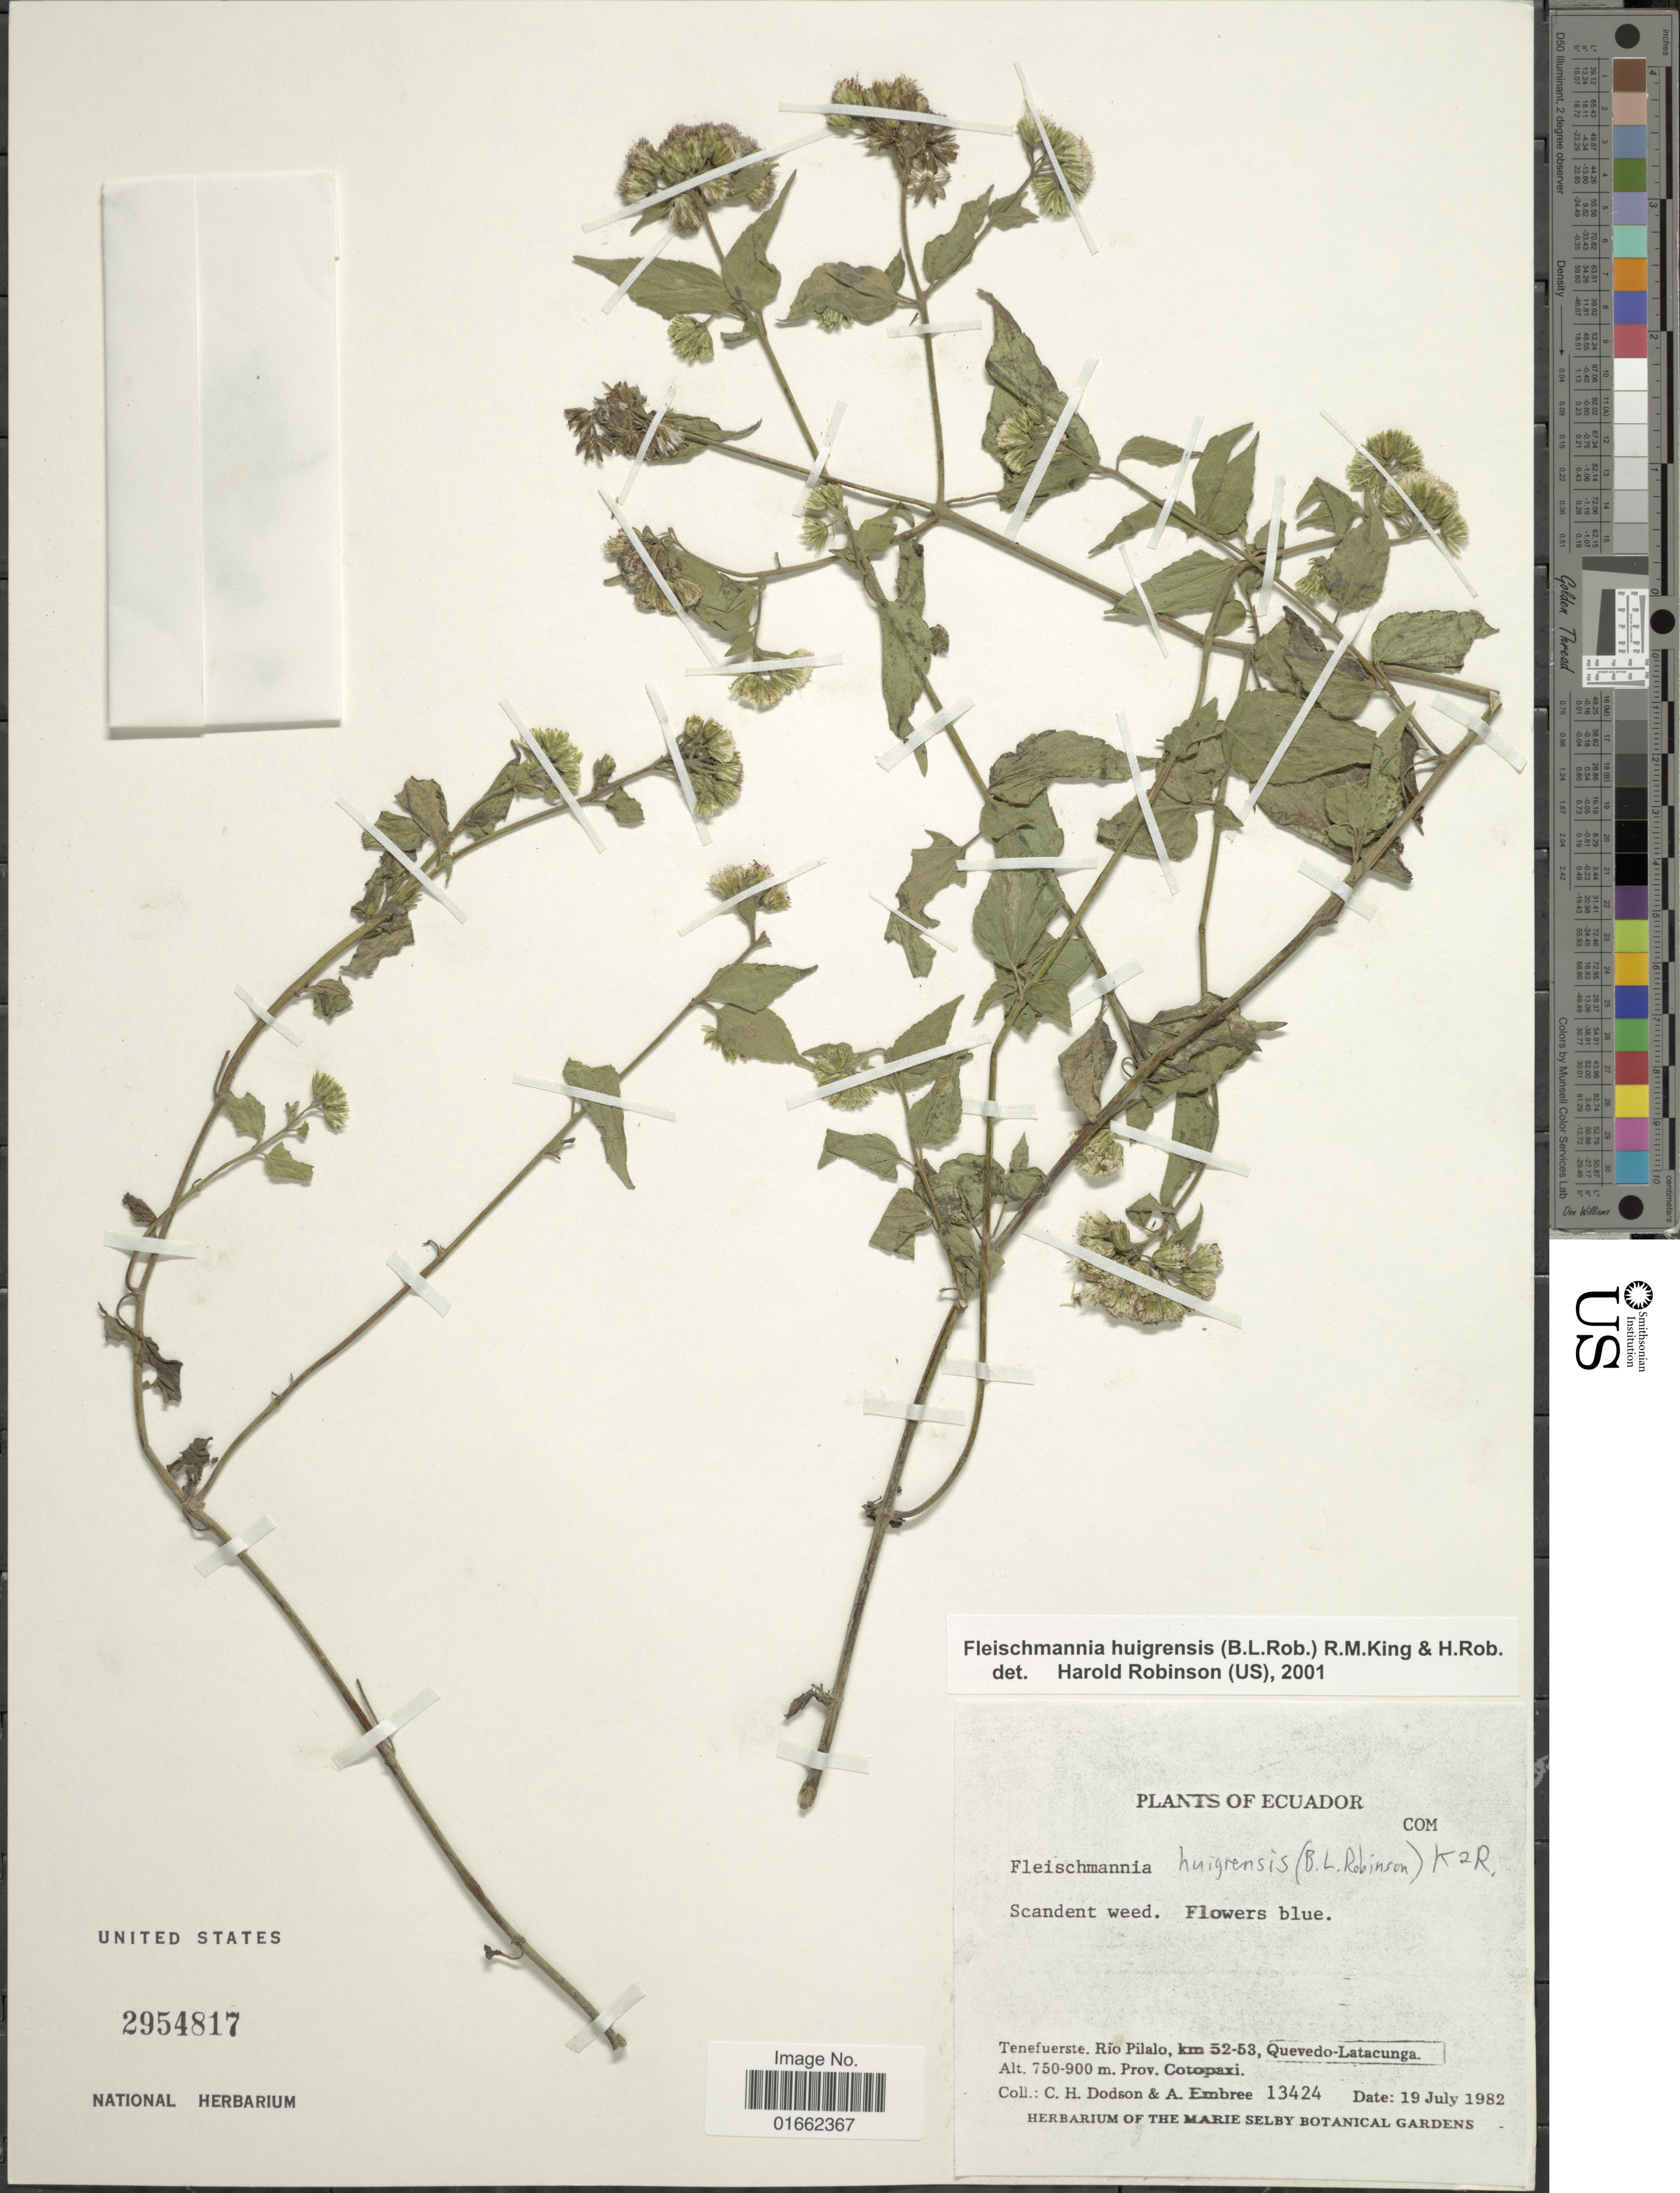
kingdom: Plantae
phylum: Tracheophyta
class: Magnoliopsida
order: Asterales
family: Asteraceae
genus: Fleischmannia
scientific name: Fleischmannia obscurifolia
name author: (Hieron.) R.M. King & H. Rob.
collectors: C. H. Dodson & A. Embree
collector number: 13424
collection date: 1982-07-19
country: Ecuador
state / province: Cotopaxi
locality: Tenefuerste. Rio Pilalo, km 52-53, Quevedo-Latacunga. Prov. Cotopaxi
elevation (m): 750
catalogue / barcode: US 2954817